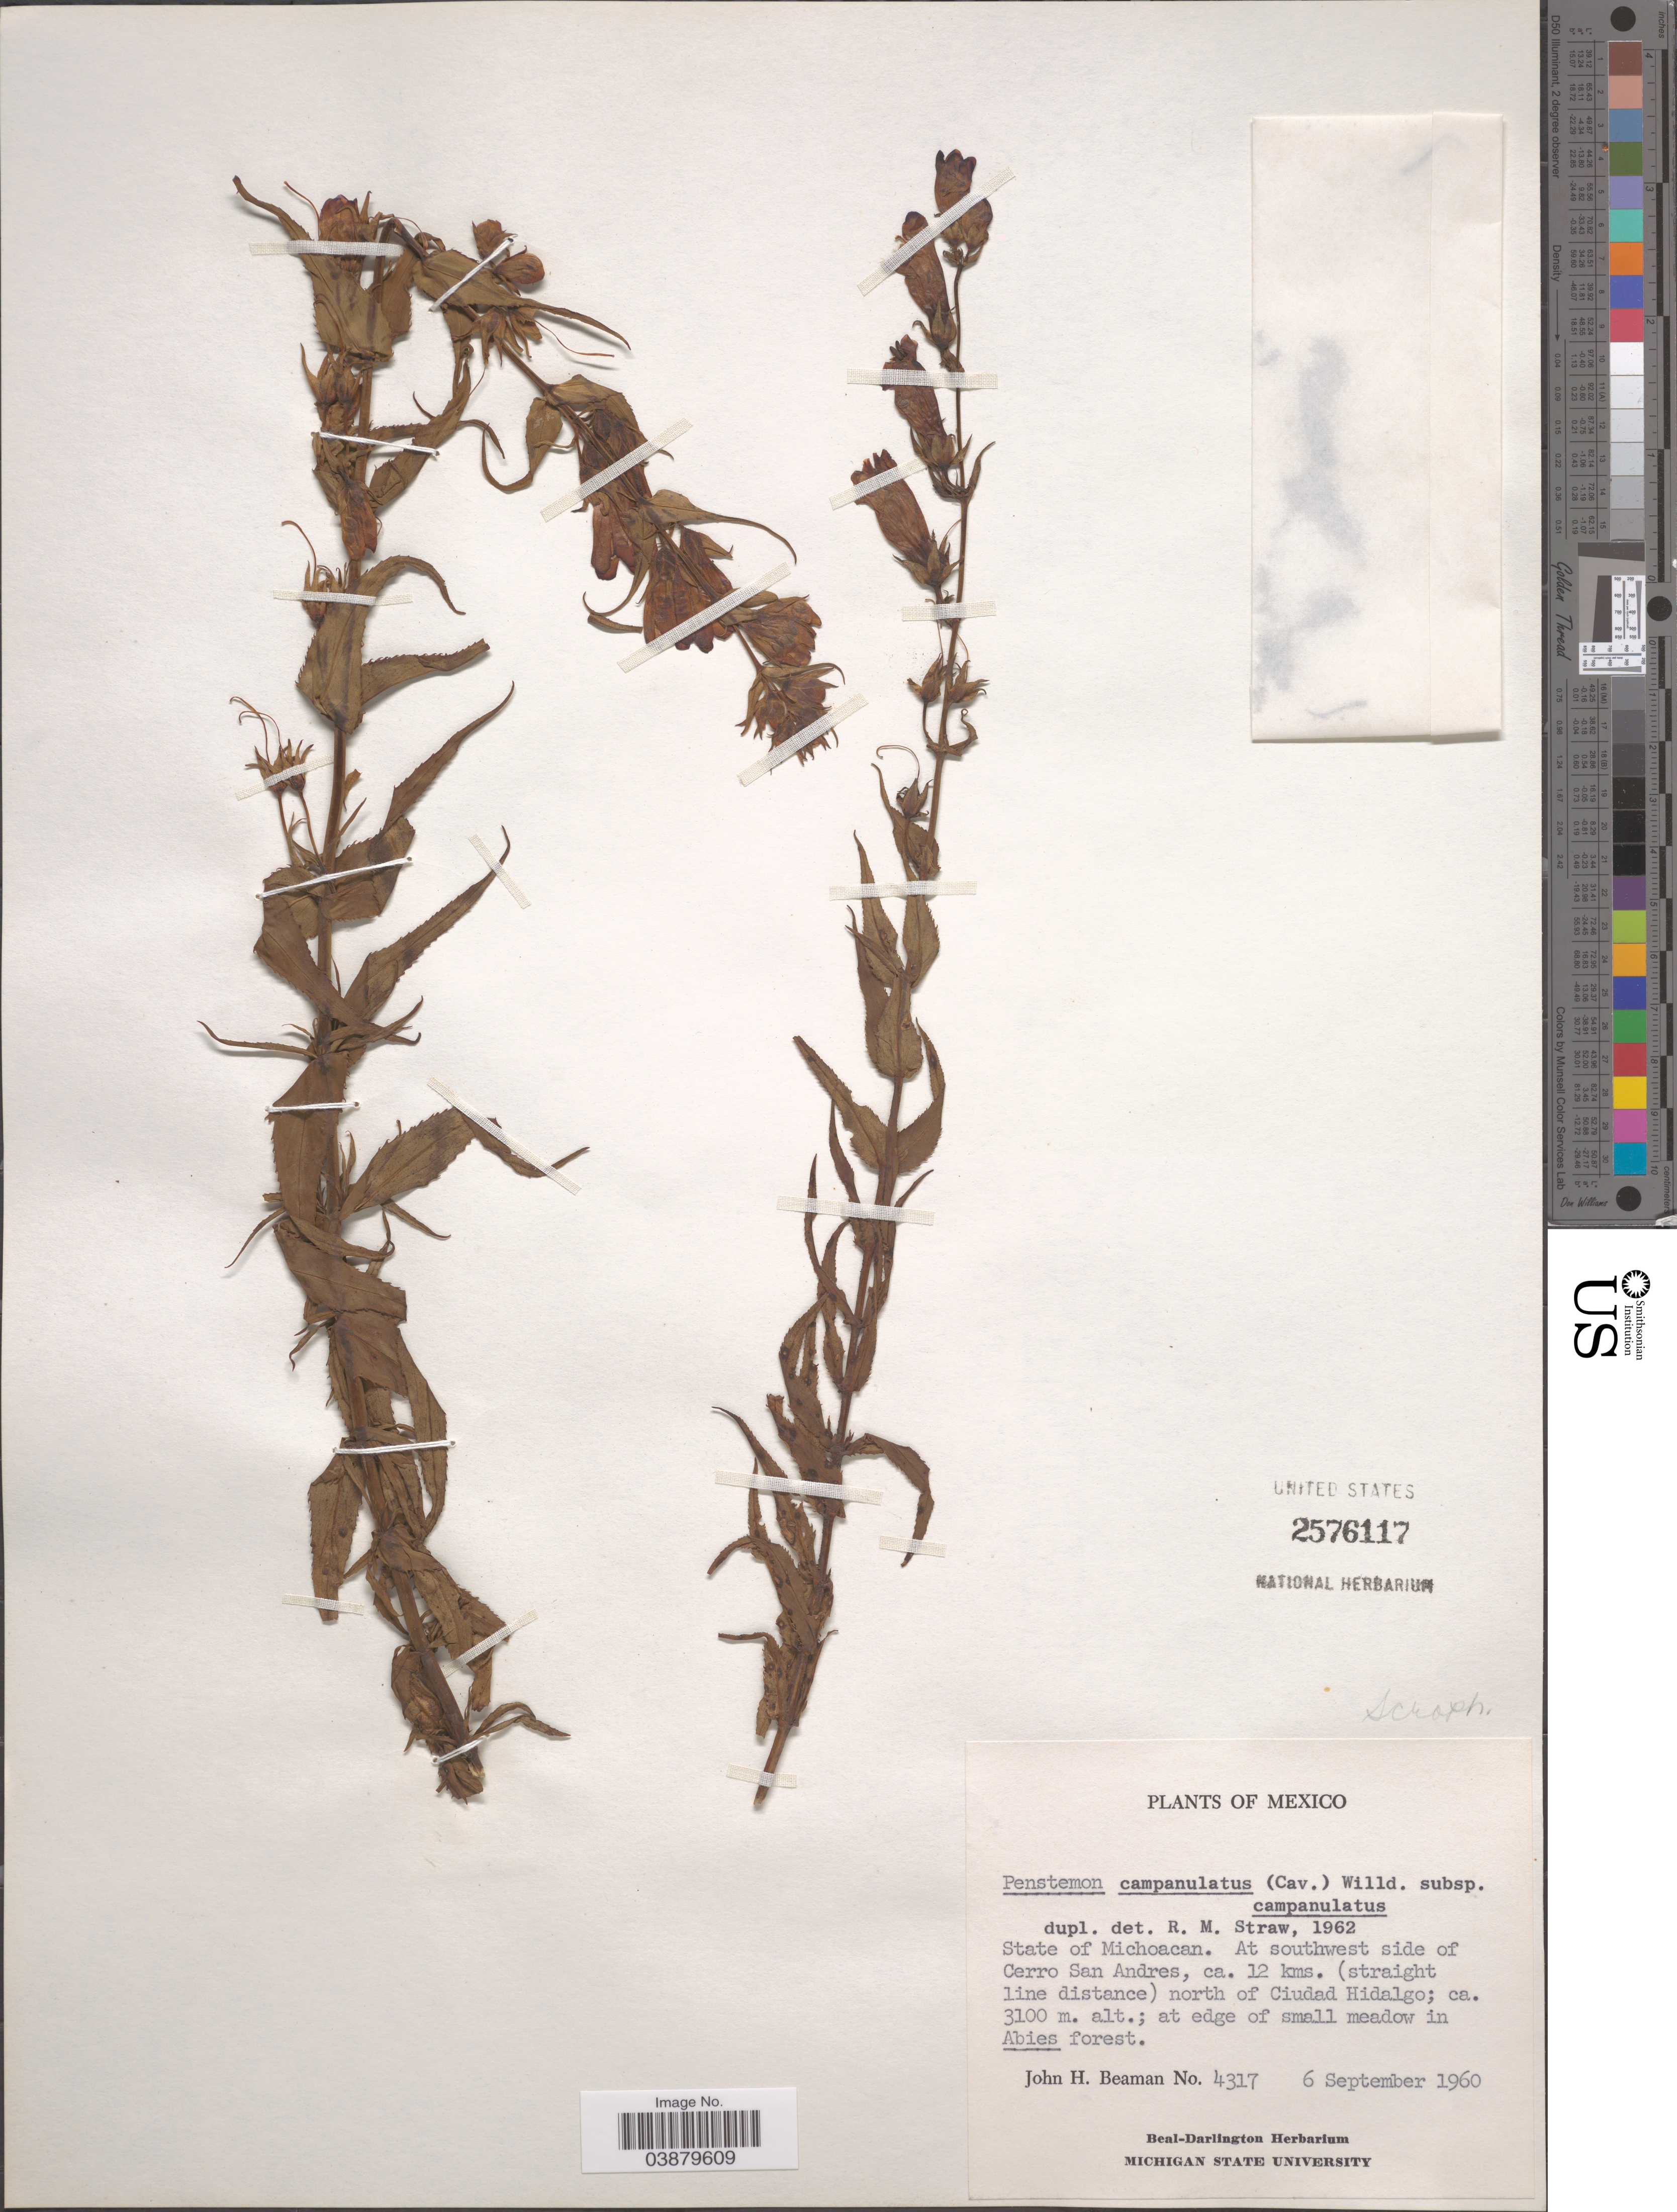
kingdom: Plantae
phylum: Tracheophyta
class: Magnoliopsida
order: Lamiales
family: Plantaginaceae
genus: Penstemon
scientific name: Penstemon campanulatus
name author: (Cav.) Willd.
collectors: J. H. Beaman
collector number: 4317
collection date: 1960-09-06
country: Mexico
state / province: Michoacán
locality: At southwest side of Cerro San Andres, ca. 12 kms. (straight line distance) north of Ciudad Hidalgo.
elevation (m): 3100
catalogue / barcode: US 2576117